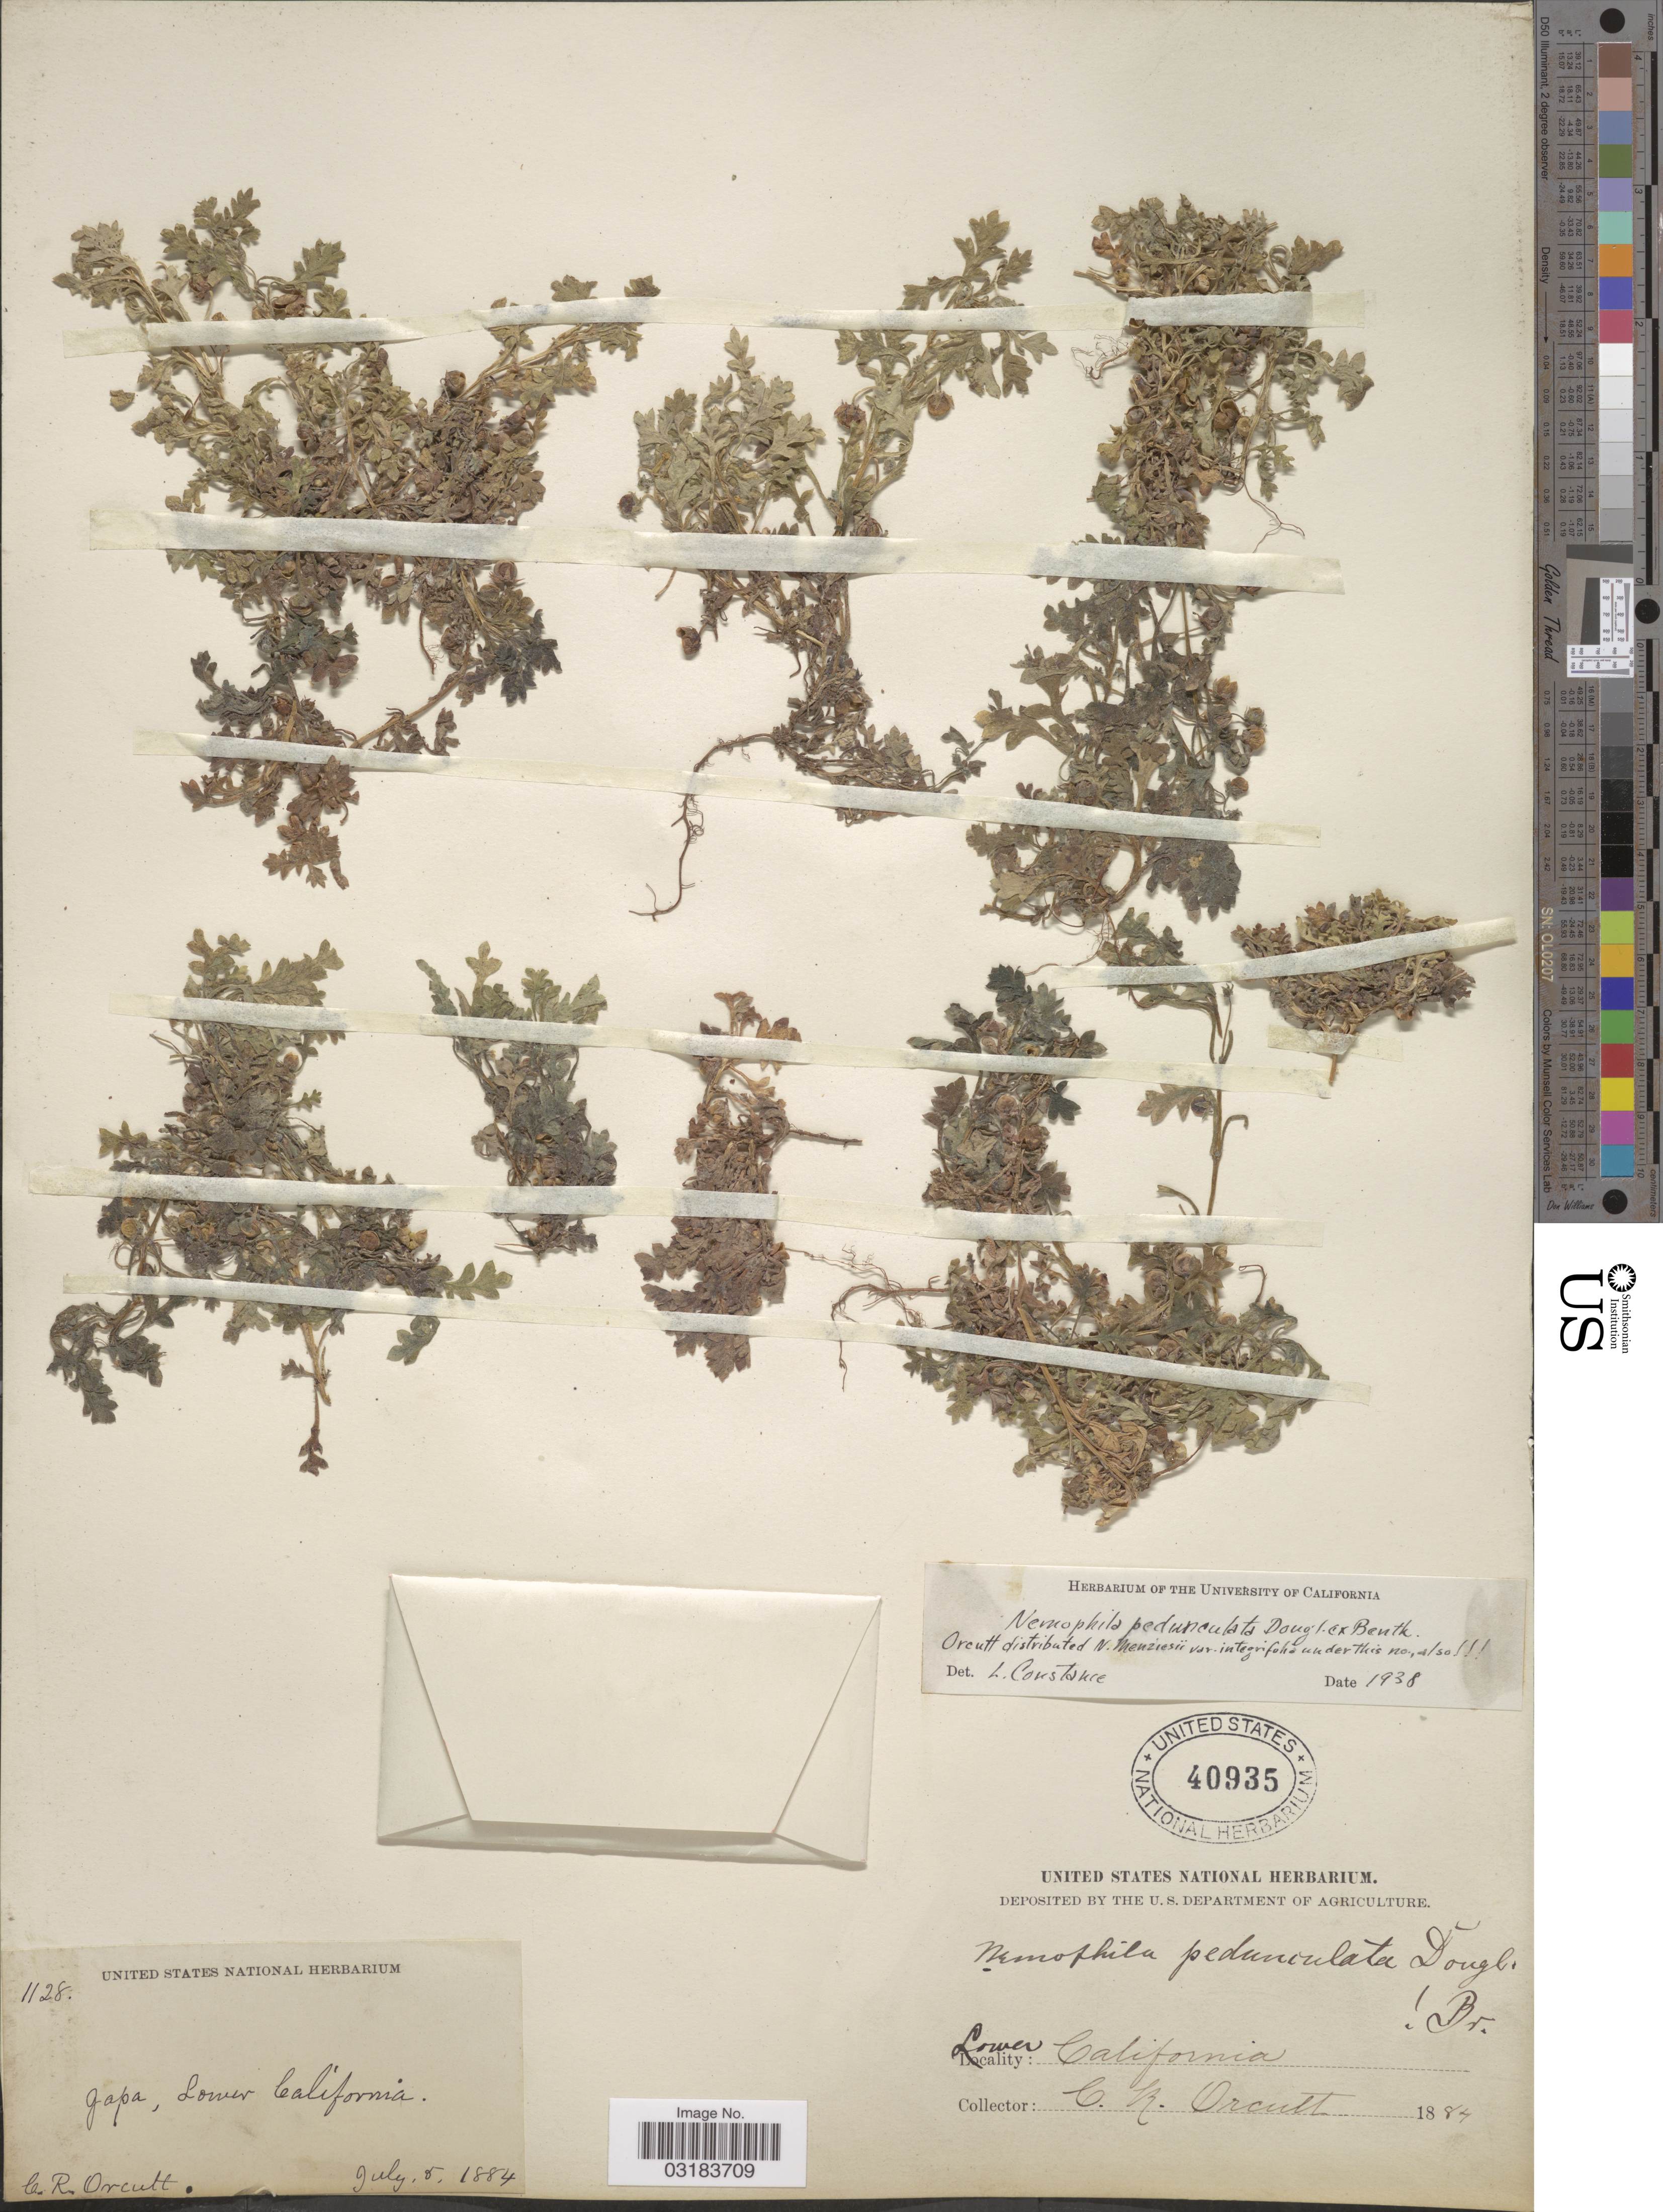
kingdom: Plantae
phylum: Tracheophyta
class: Magnoliopsida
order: Boraginales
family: Hydrophyllaceae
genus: Nemophila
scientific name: Nemophila pedunculata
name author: Douglas ex Benth.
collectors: C. R. Orcutt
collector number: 1128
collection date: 1884-07-05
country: Mexico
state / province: Baja California Norte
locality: Japa, Lower California.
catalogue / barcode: US 40935